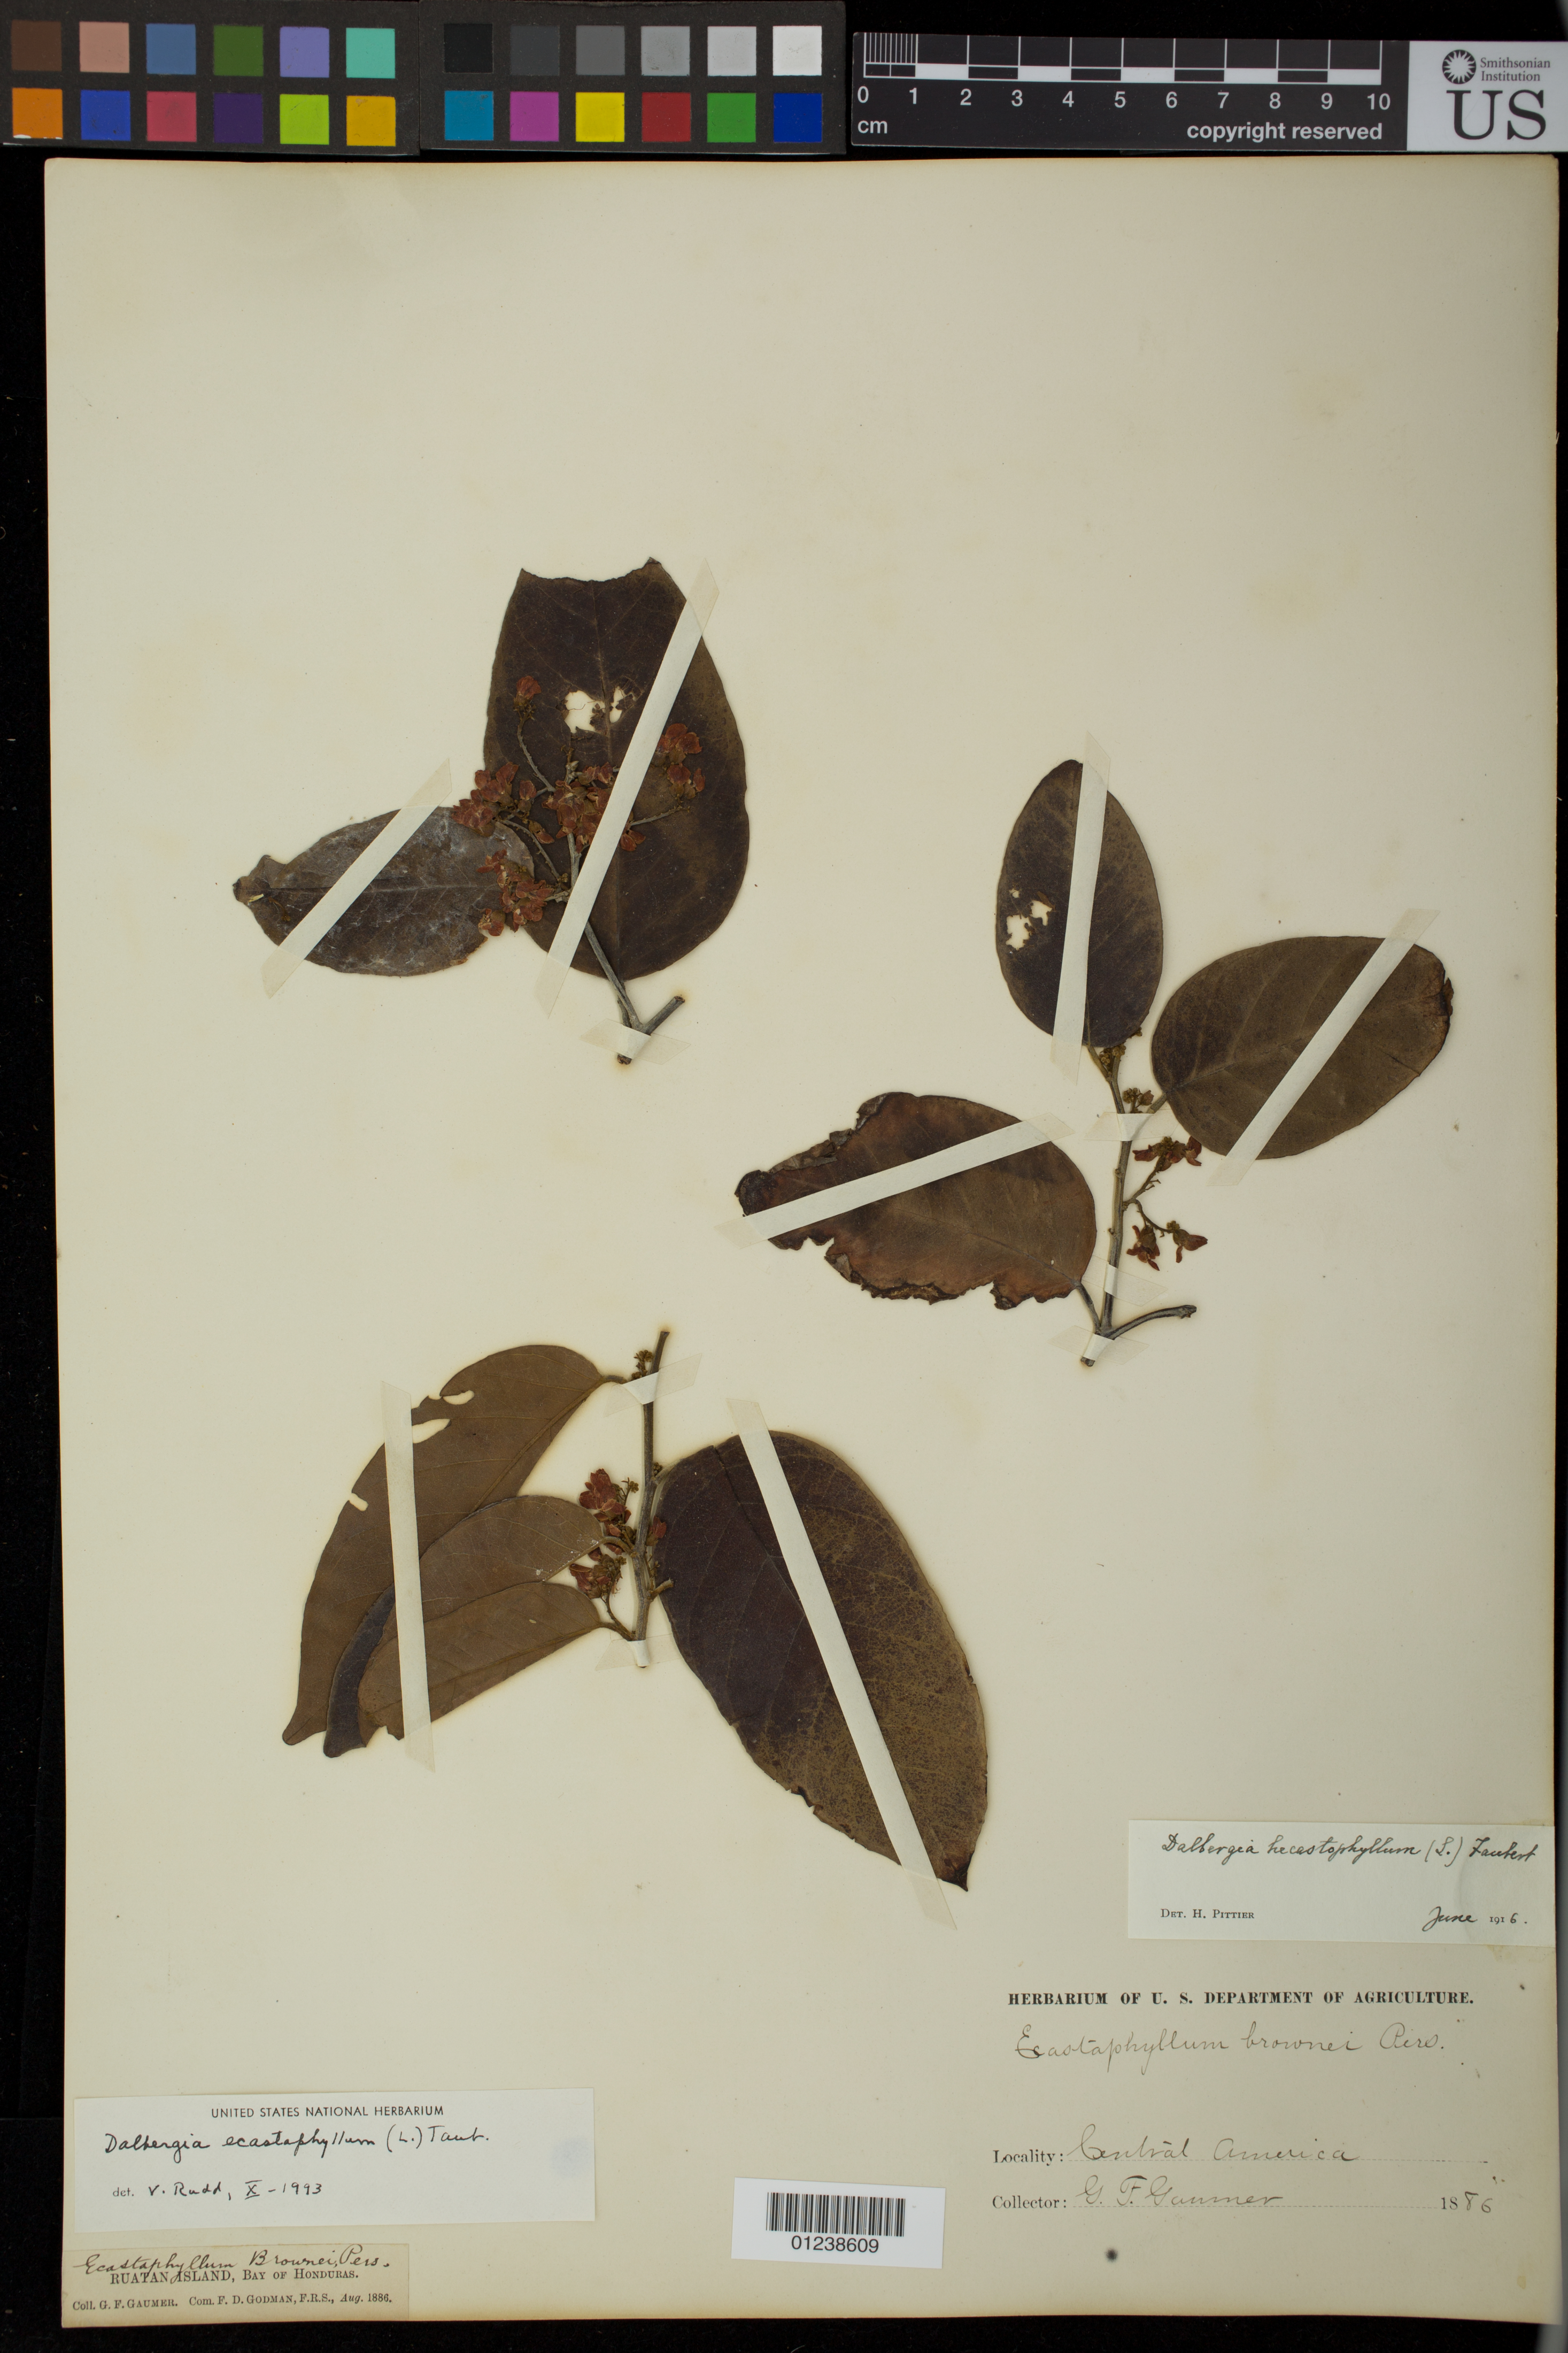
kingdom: Plantae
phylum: Tracheophyta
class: Magnoliopsida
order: Fabales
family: Fabaceae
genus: Dalbergia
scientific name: Dalbergia ecastaphyllum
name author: (L.) Taub.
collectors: G. Guamer & F. Godman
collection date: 1886-08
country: Honduras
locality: Ruatan Island, Bay of Honduras